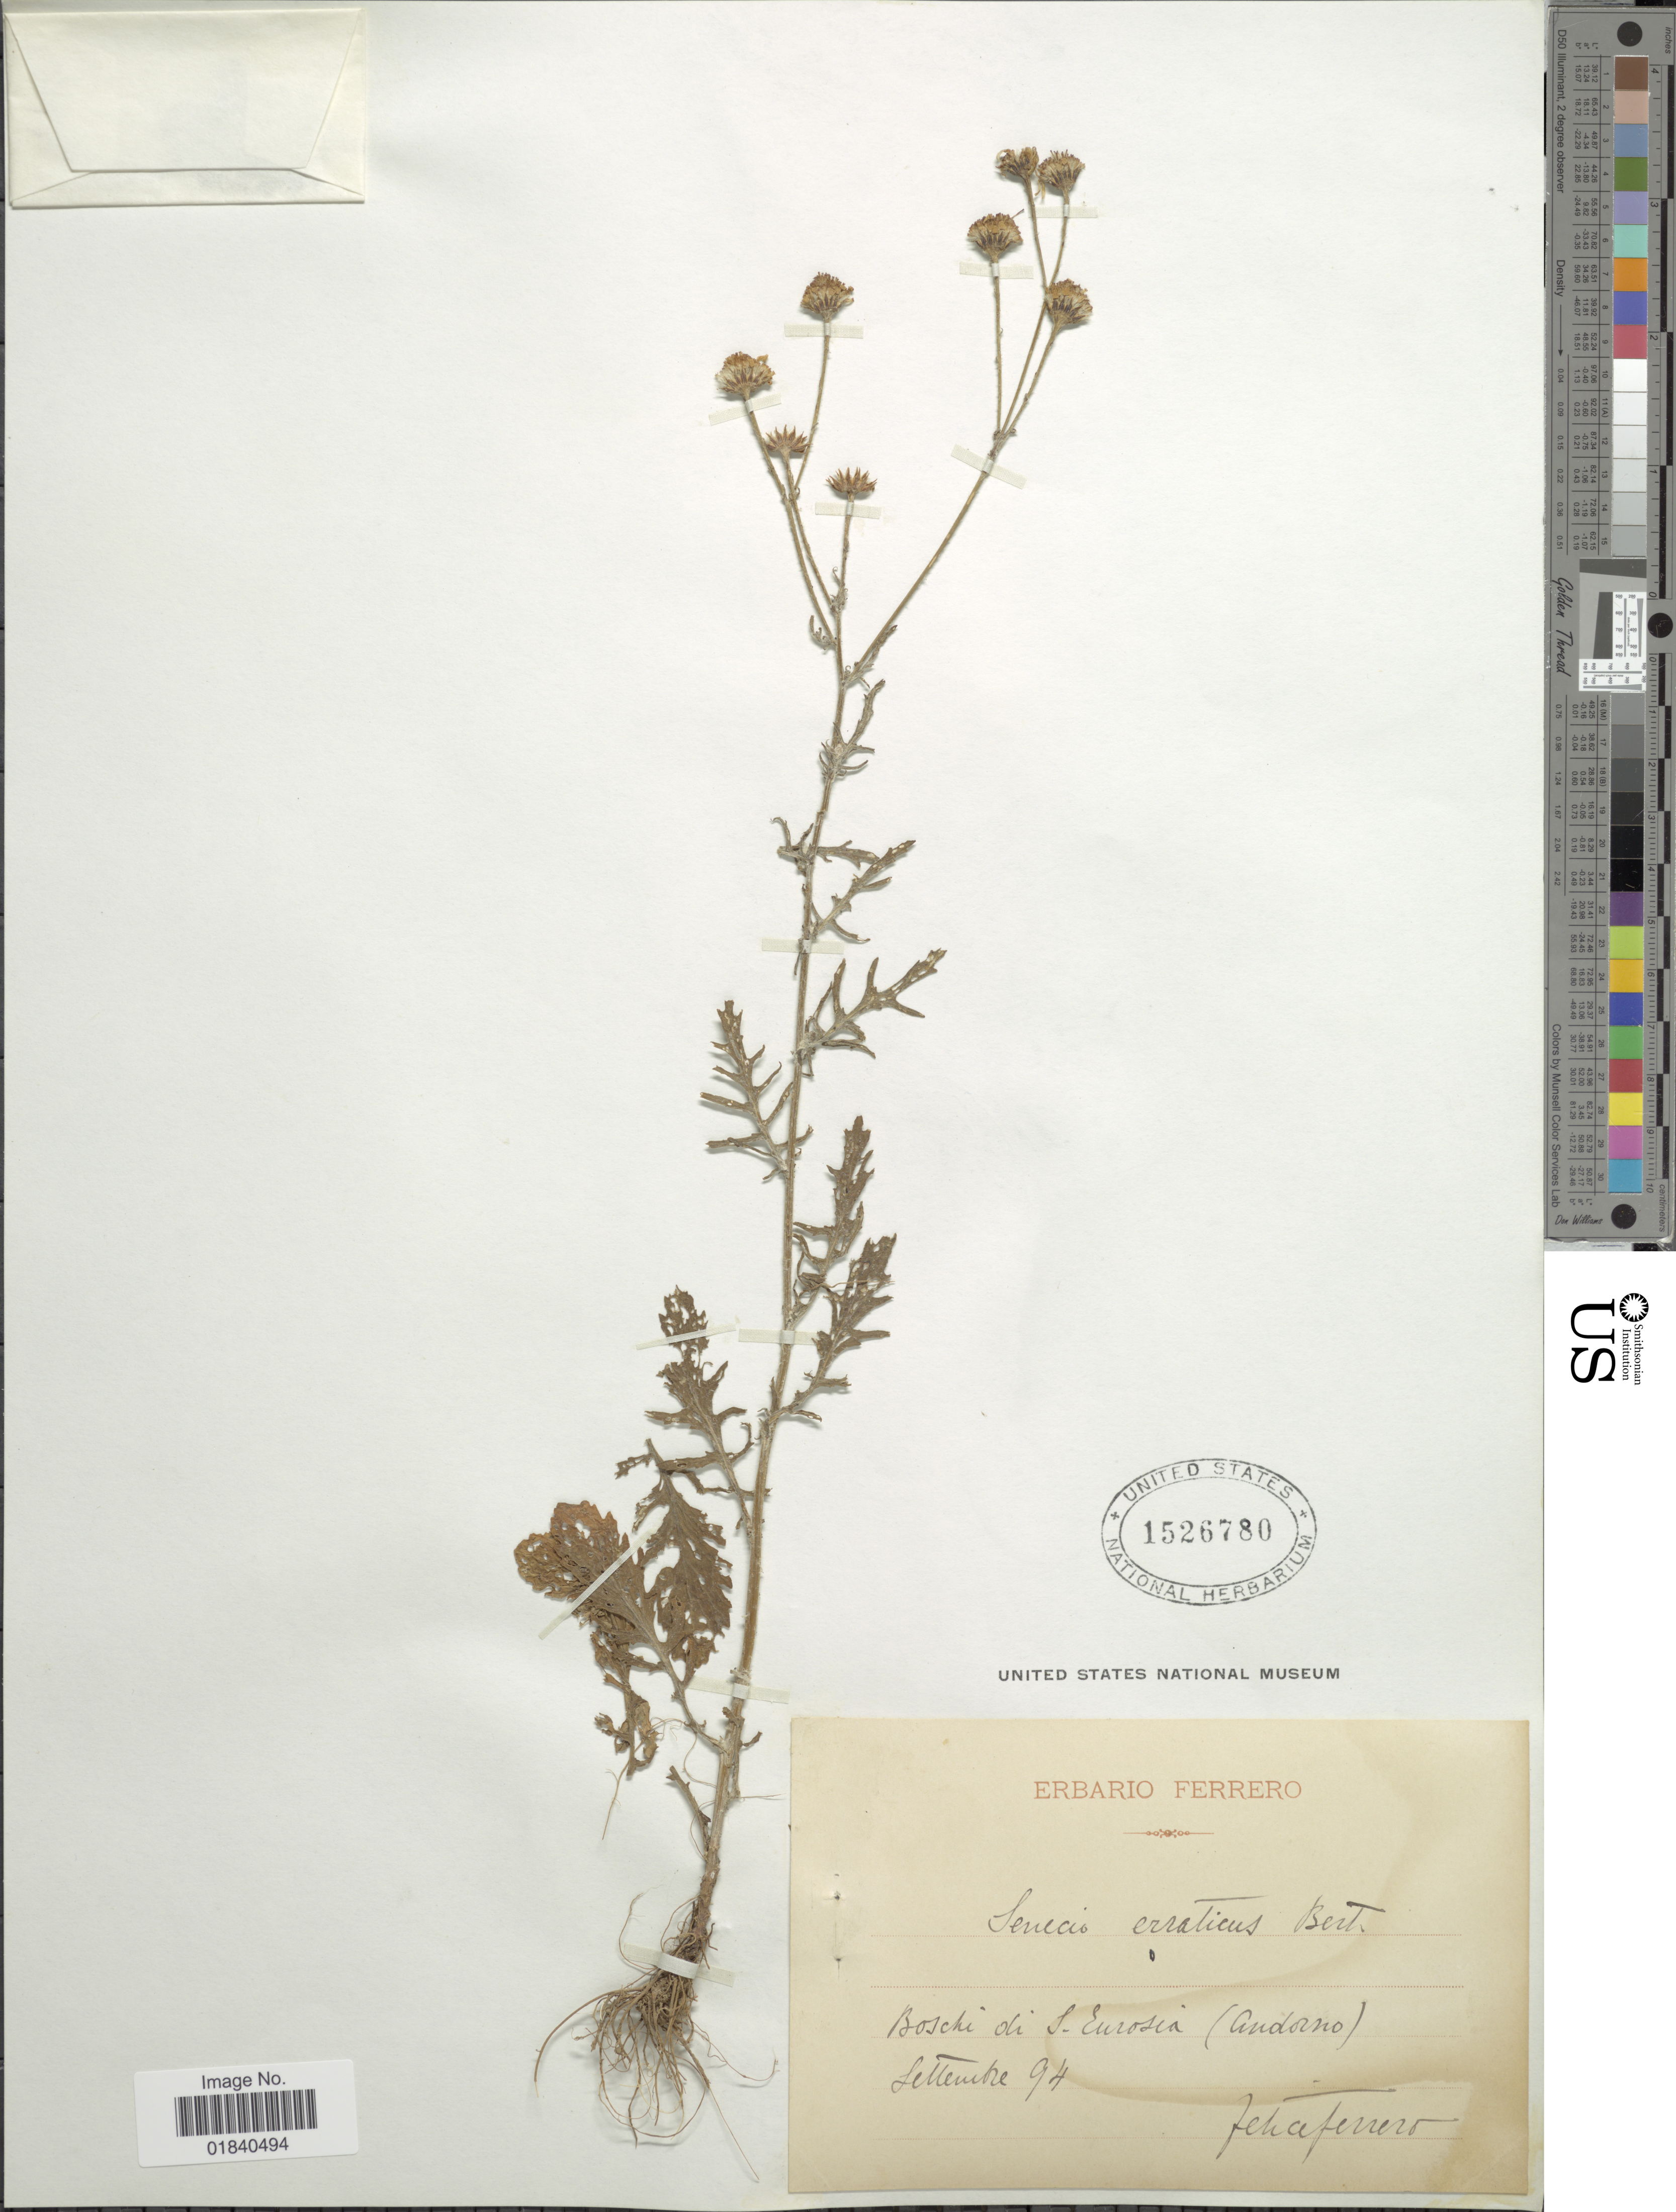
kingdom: Plantae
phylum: Tracheophyta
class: Magnoliopsida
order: Asterales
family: Asteraceae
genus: Jacobaea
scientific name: Jacobaea erratica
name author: (Bertol.) Fourr.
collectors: Jehafferero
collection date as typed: Transcribed d/m/y: /9/94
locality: Boschi di S-Eurosia (Andorno) [interpreted]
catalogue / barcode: US 1526780